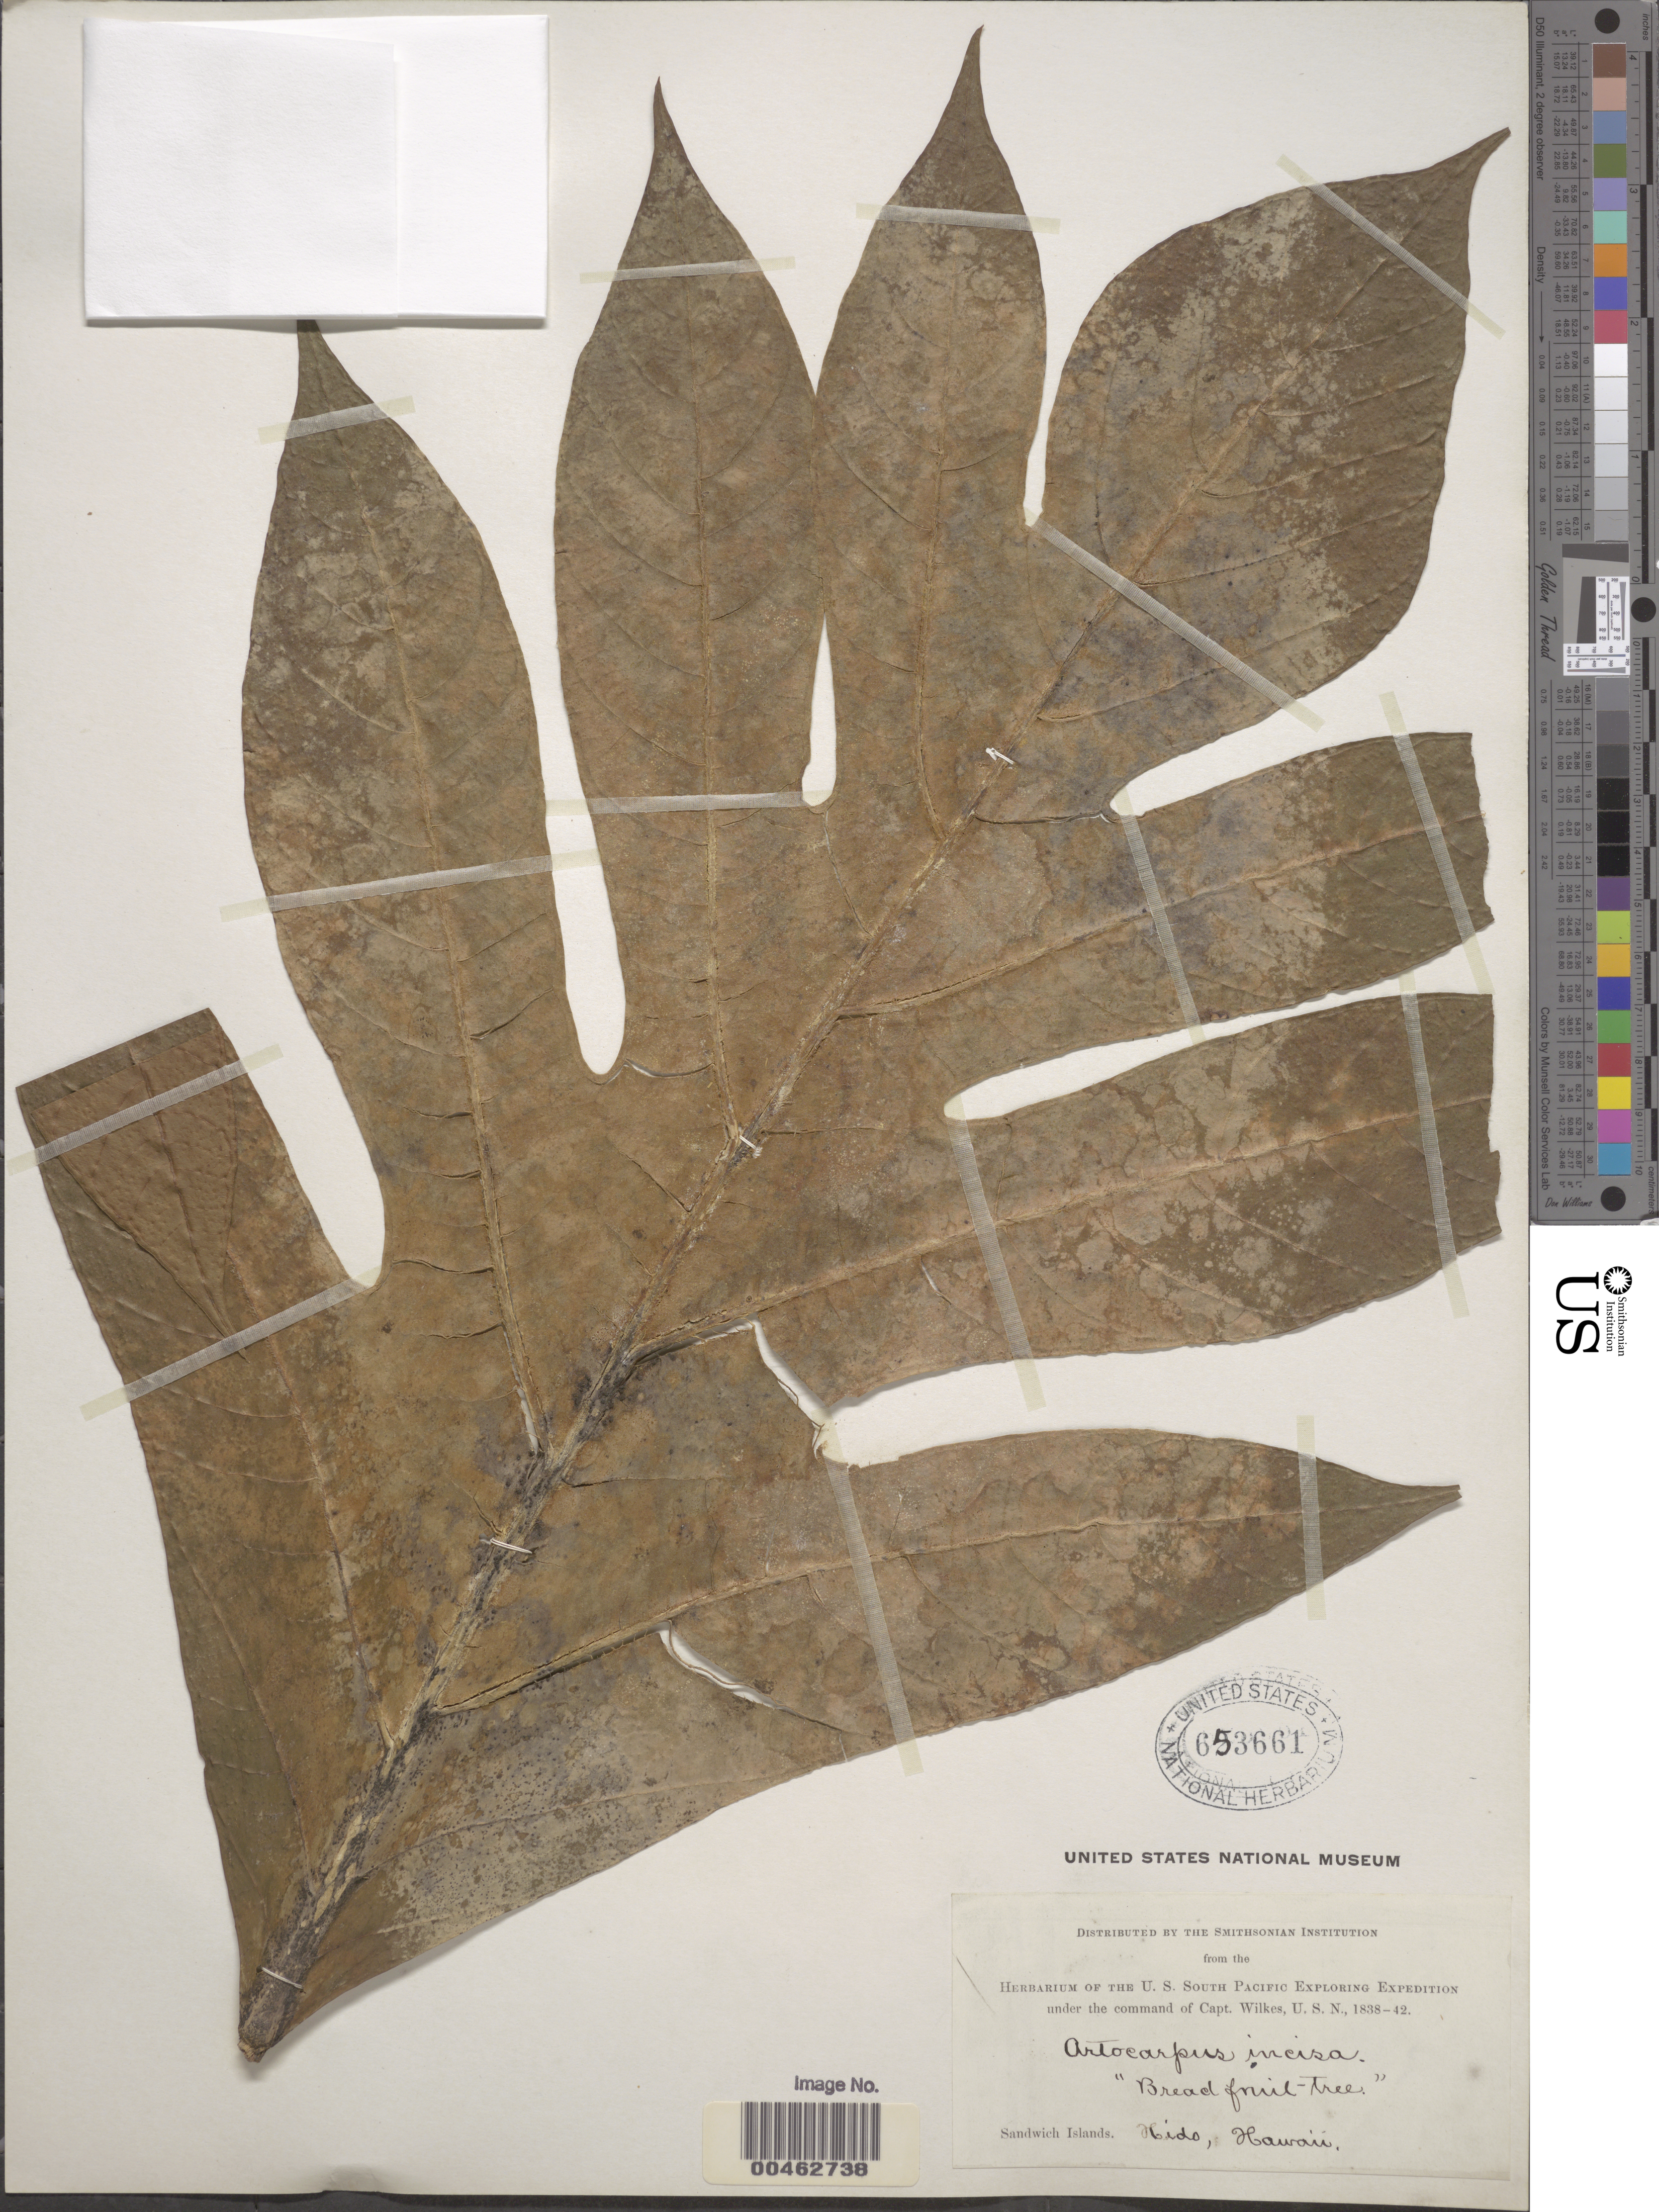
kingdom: Plantae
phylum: Tracheophyta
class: Magnoliopsida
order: Rosales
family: Moraceae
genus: Artocarpus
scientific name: Artocarpus altilis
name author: (Parkinson) Fosberg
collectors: Wilkes Explor. Exped.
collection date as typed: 1838 to -- --- 1842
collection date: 1838/1842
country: United States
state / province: Hawaii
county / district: Hawaii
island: Hawaii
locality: Hilo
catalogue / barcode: US 653661